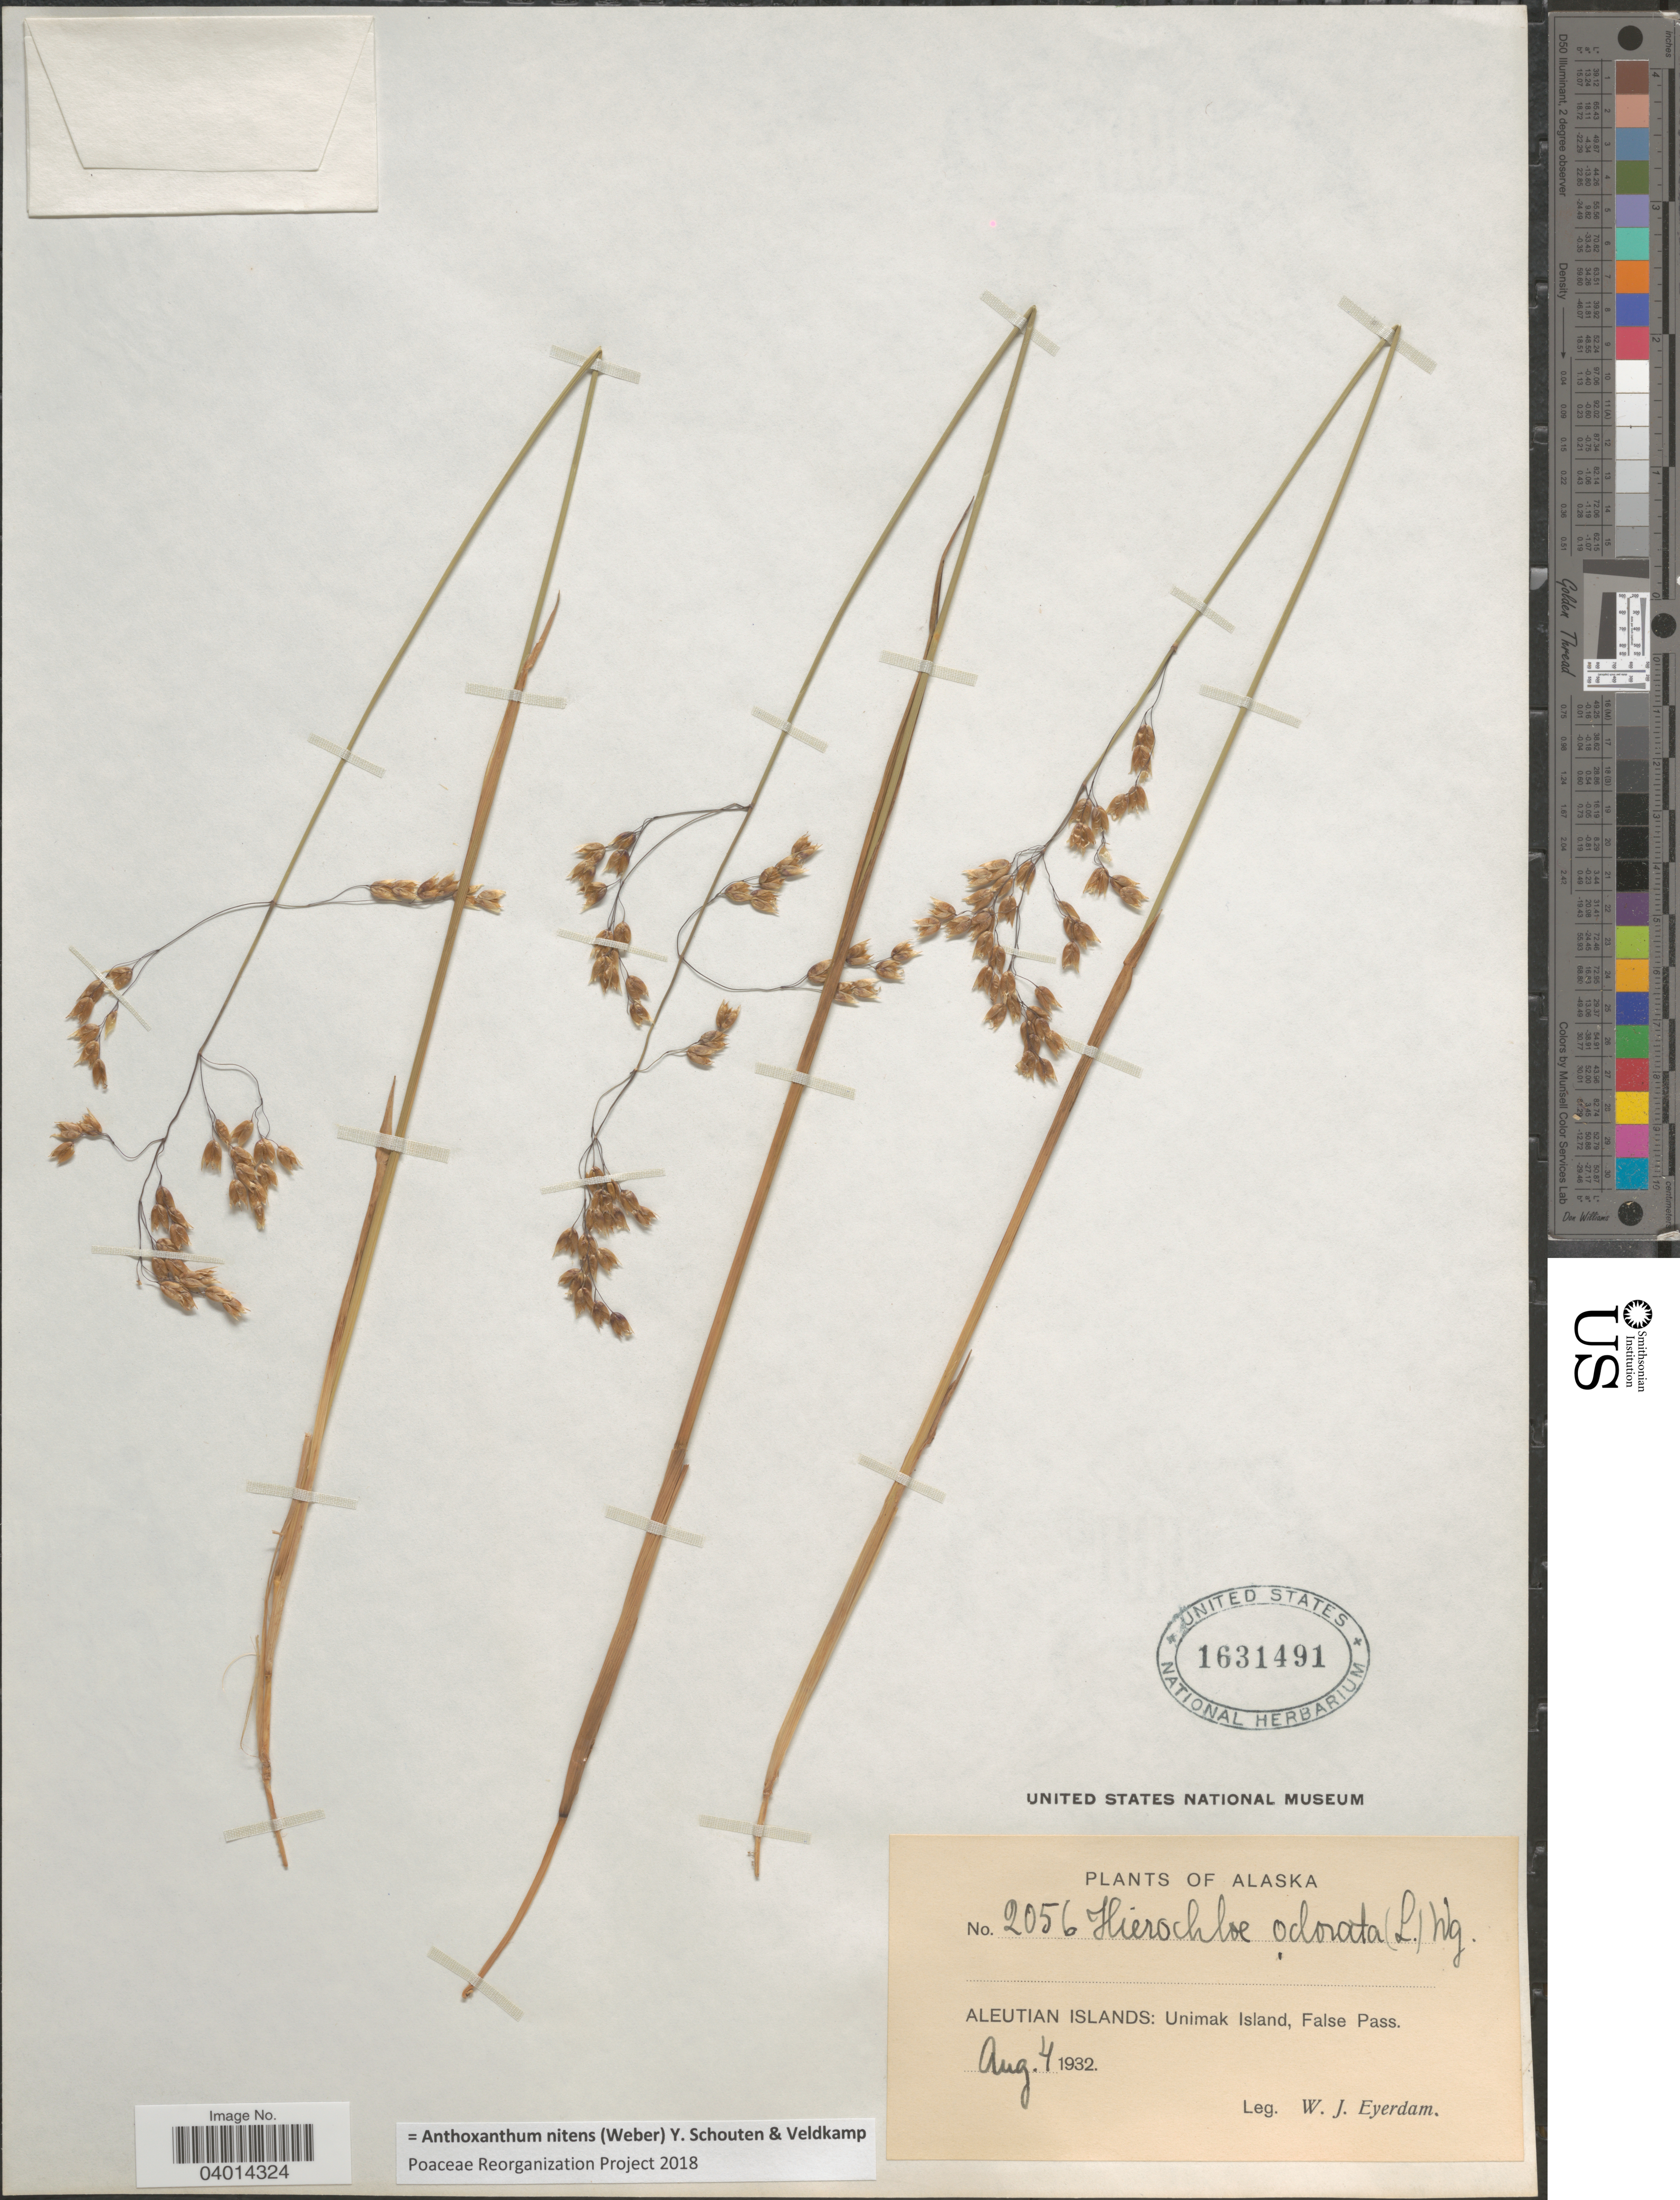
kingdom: Plantae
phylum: Tracheophyta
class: Liliopsida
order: Poales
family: Poaceae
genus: Anthoxanthum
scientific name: Anthoxanthum nitens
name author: (G.H. Weber) R.T.A. Schouten & Veldkamp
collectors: W. J. Eyerdam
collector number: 2056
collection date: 1932-08-04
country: United States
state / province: Alaska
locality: Aleutian Islands: Unimak Island, False Pass.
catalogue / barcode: US 1631491